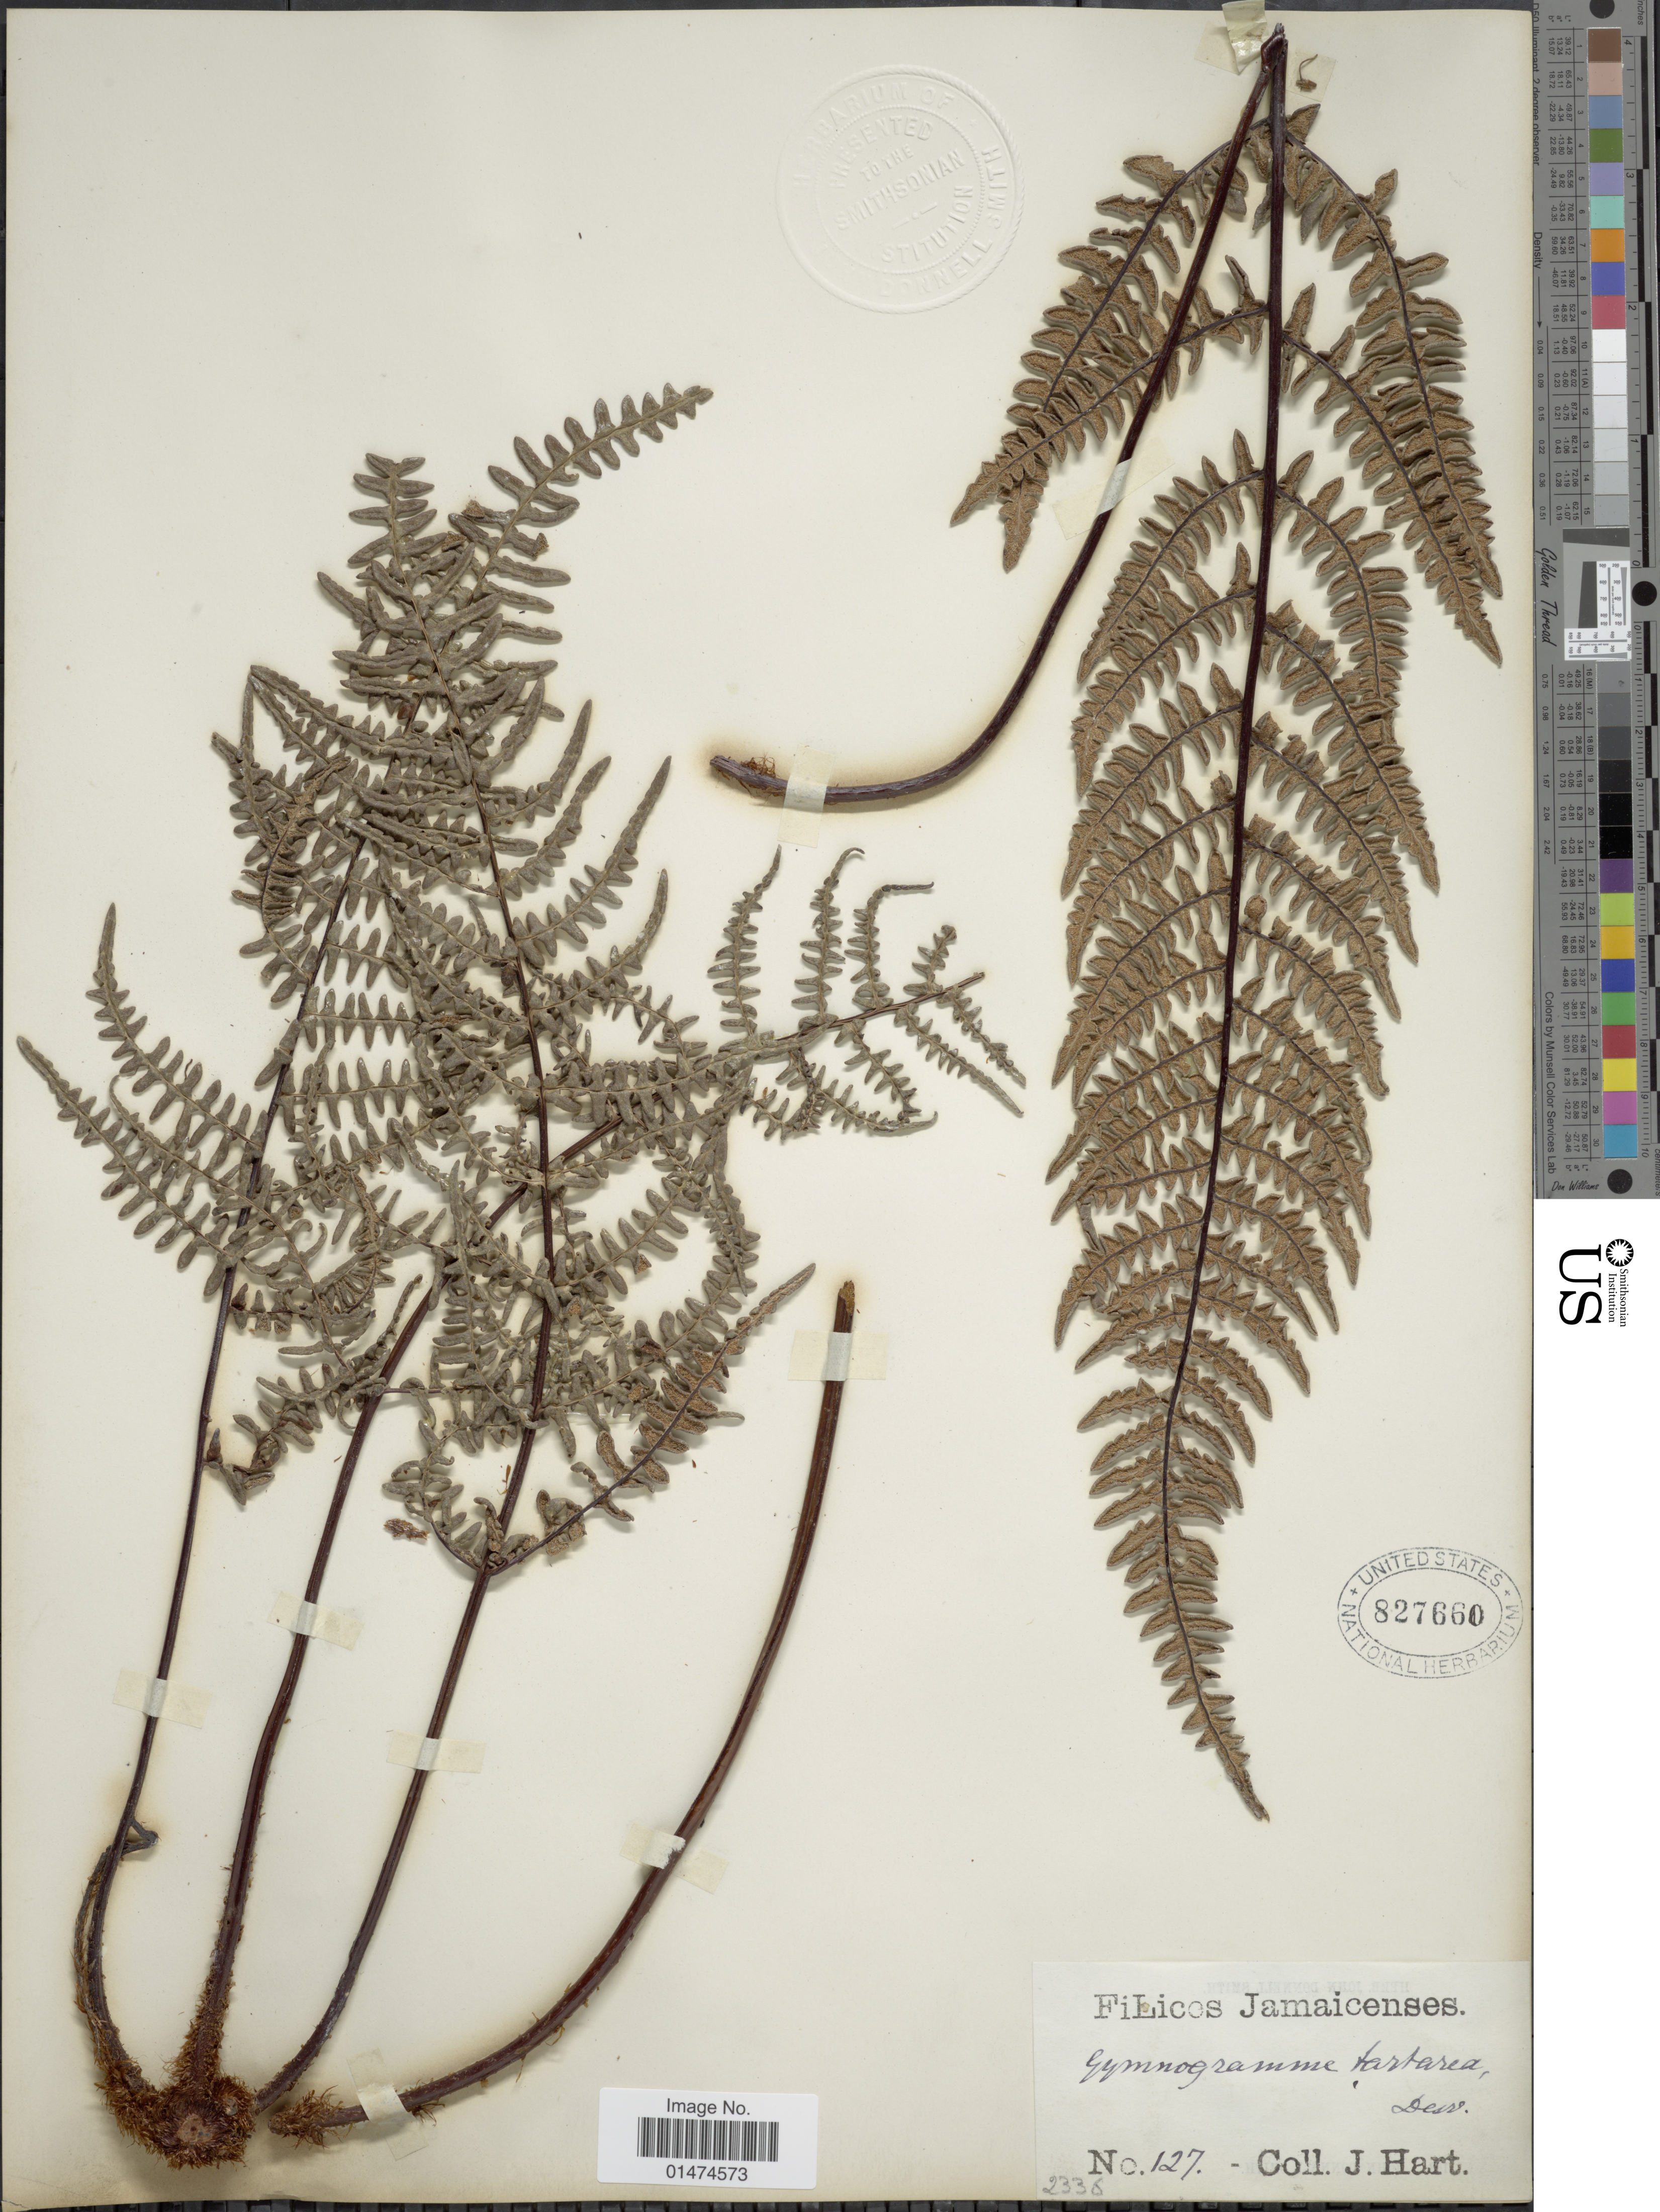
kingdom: Plantae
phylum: Tracheophyta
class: Polypodiopsida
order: Polypodiales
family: Pteridaceae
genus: Pityrogramma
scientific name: Pityrogramma ebenea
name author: (L.) Proctor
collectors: J. Hart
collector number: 124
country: Jamaica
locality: Jamaica.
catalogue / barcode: US 827660